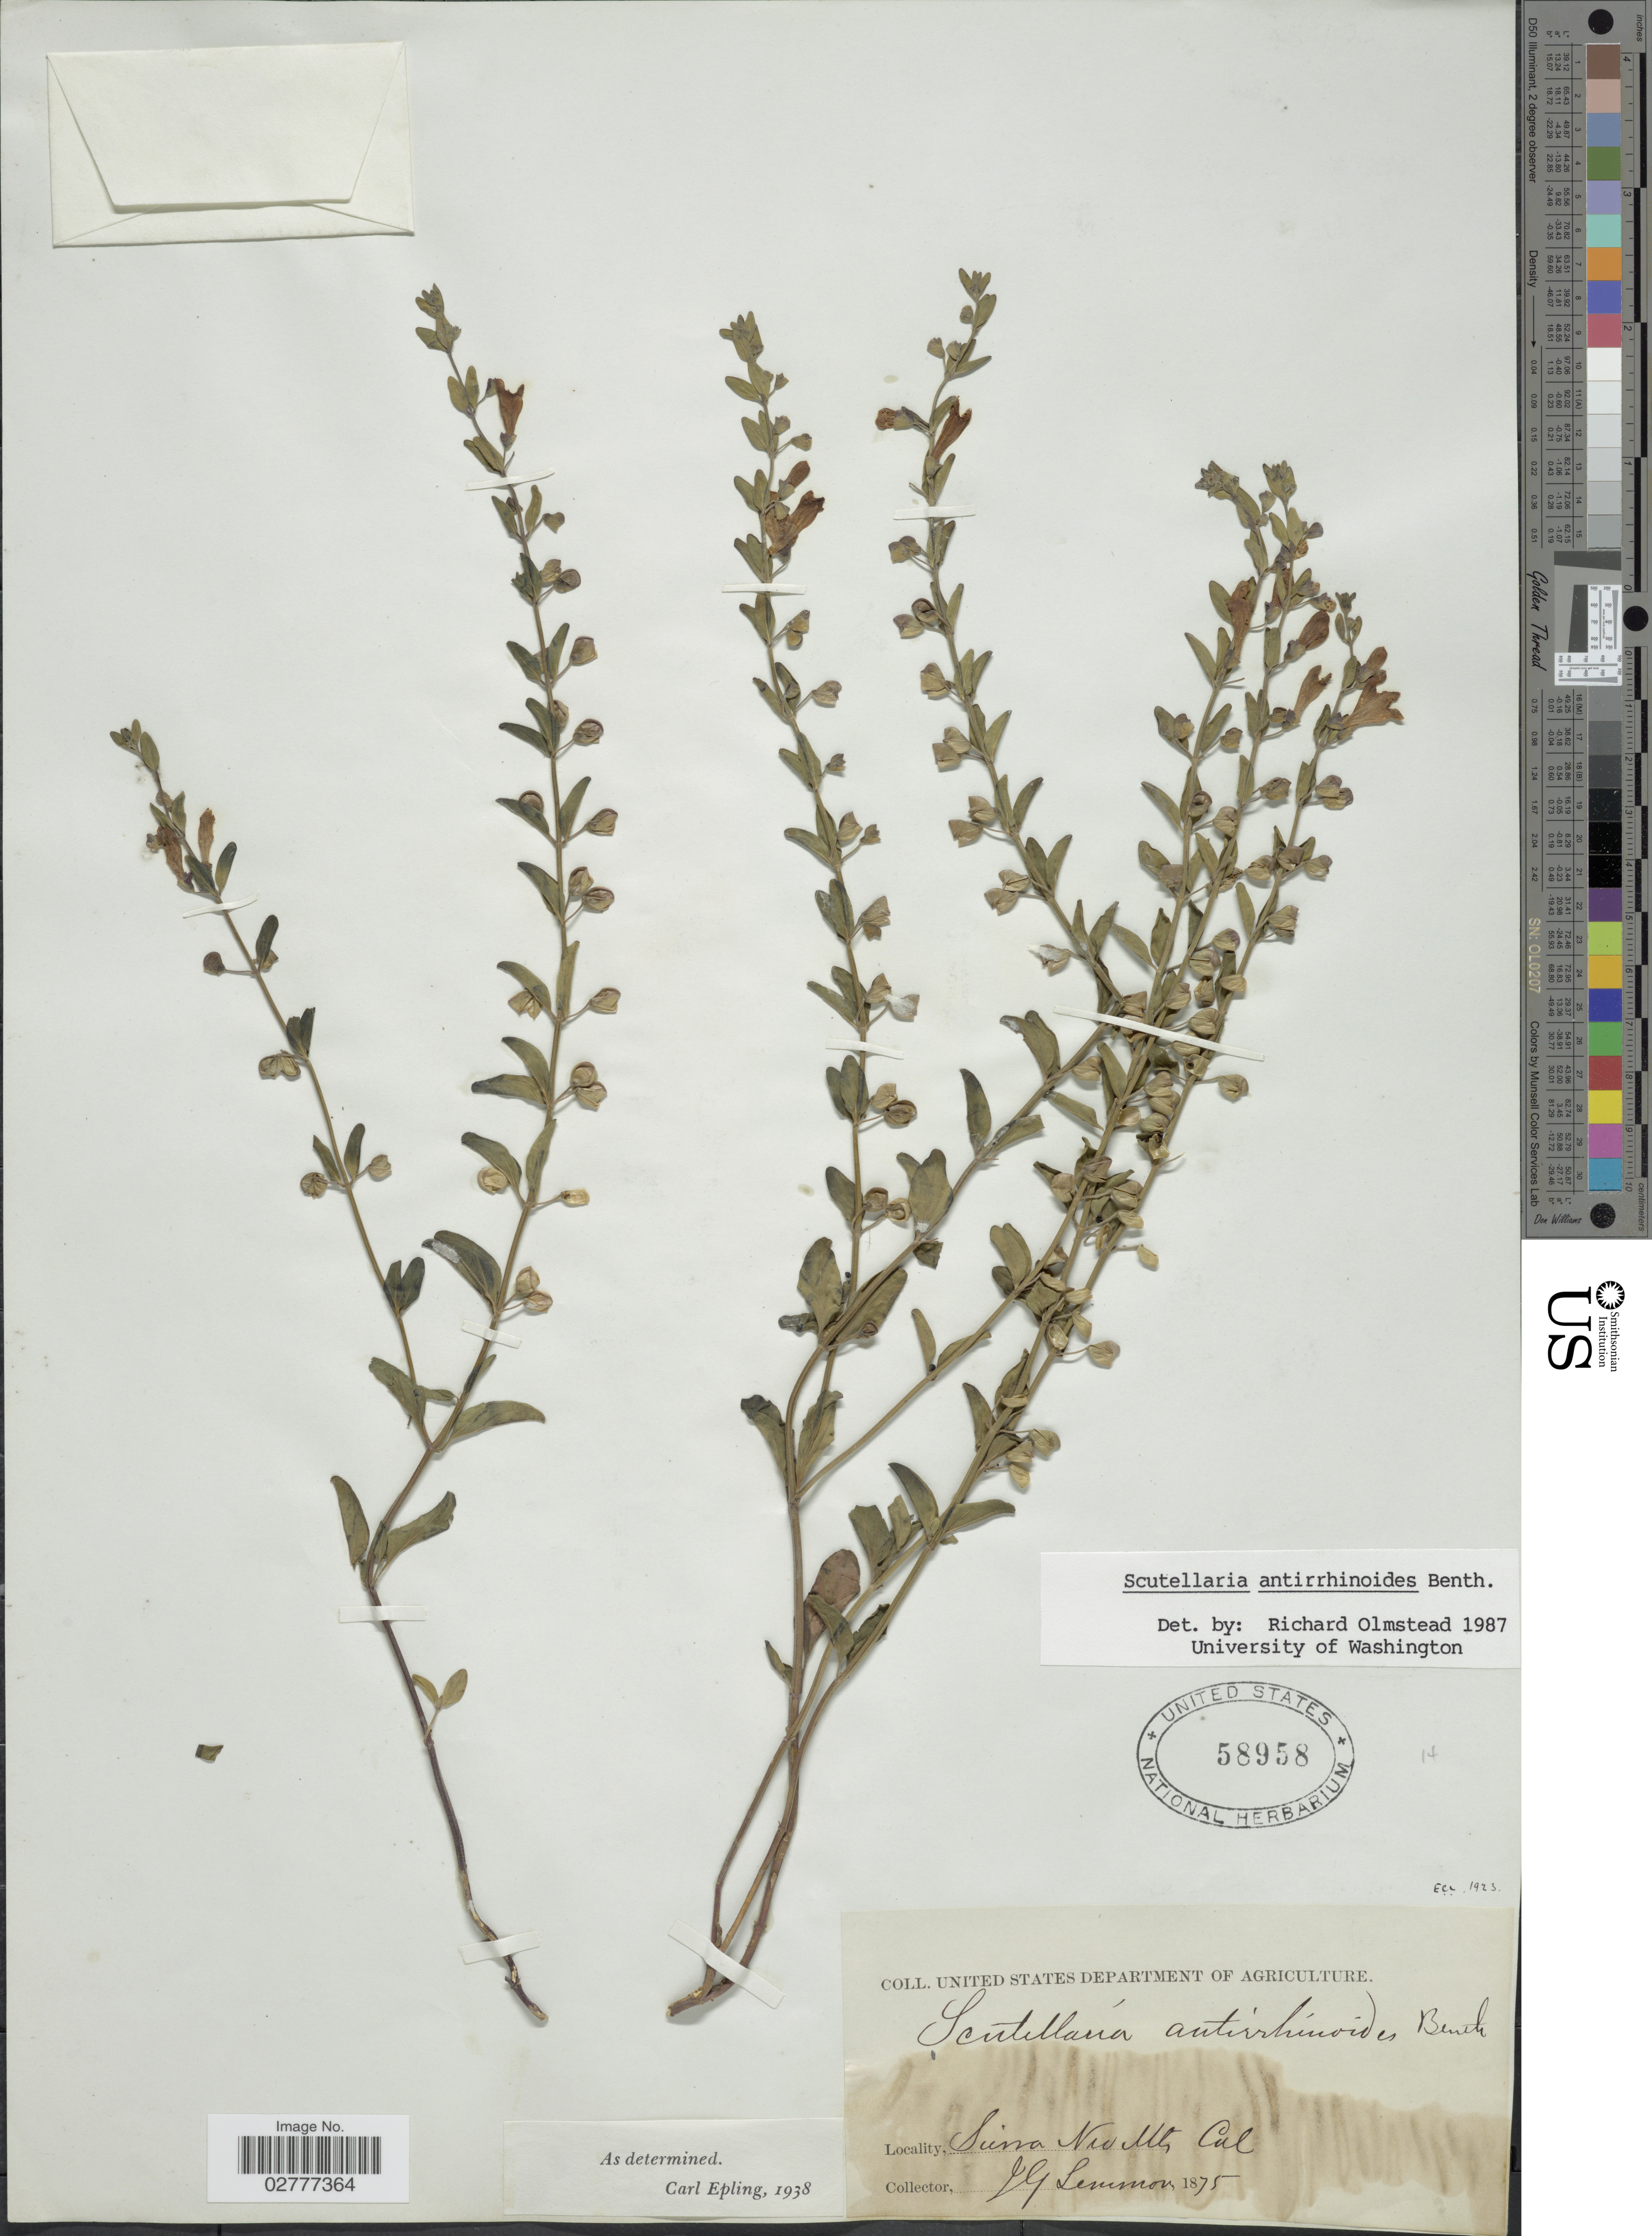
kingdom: Plantae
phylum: Tracheophyta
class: Magnoliopsida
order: Lamiales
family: Lamiaceae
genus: Scutellaria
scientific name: Scutellaria antirrhinoides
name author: Benth.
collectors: J. Lemmon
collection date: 1875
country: United States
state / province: California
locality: Sierra Nev. Mts.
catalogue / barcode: US 58958